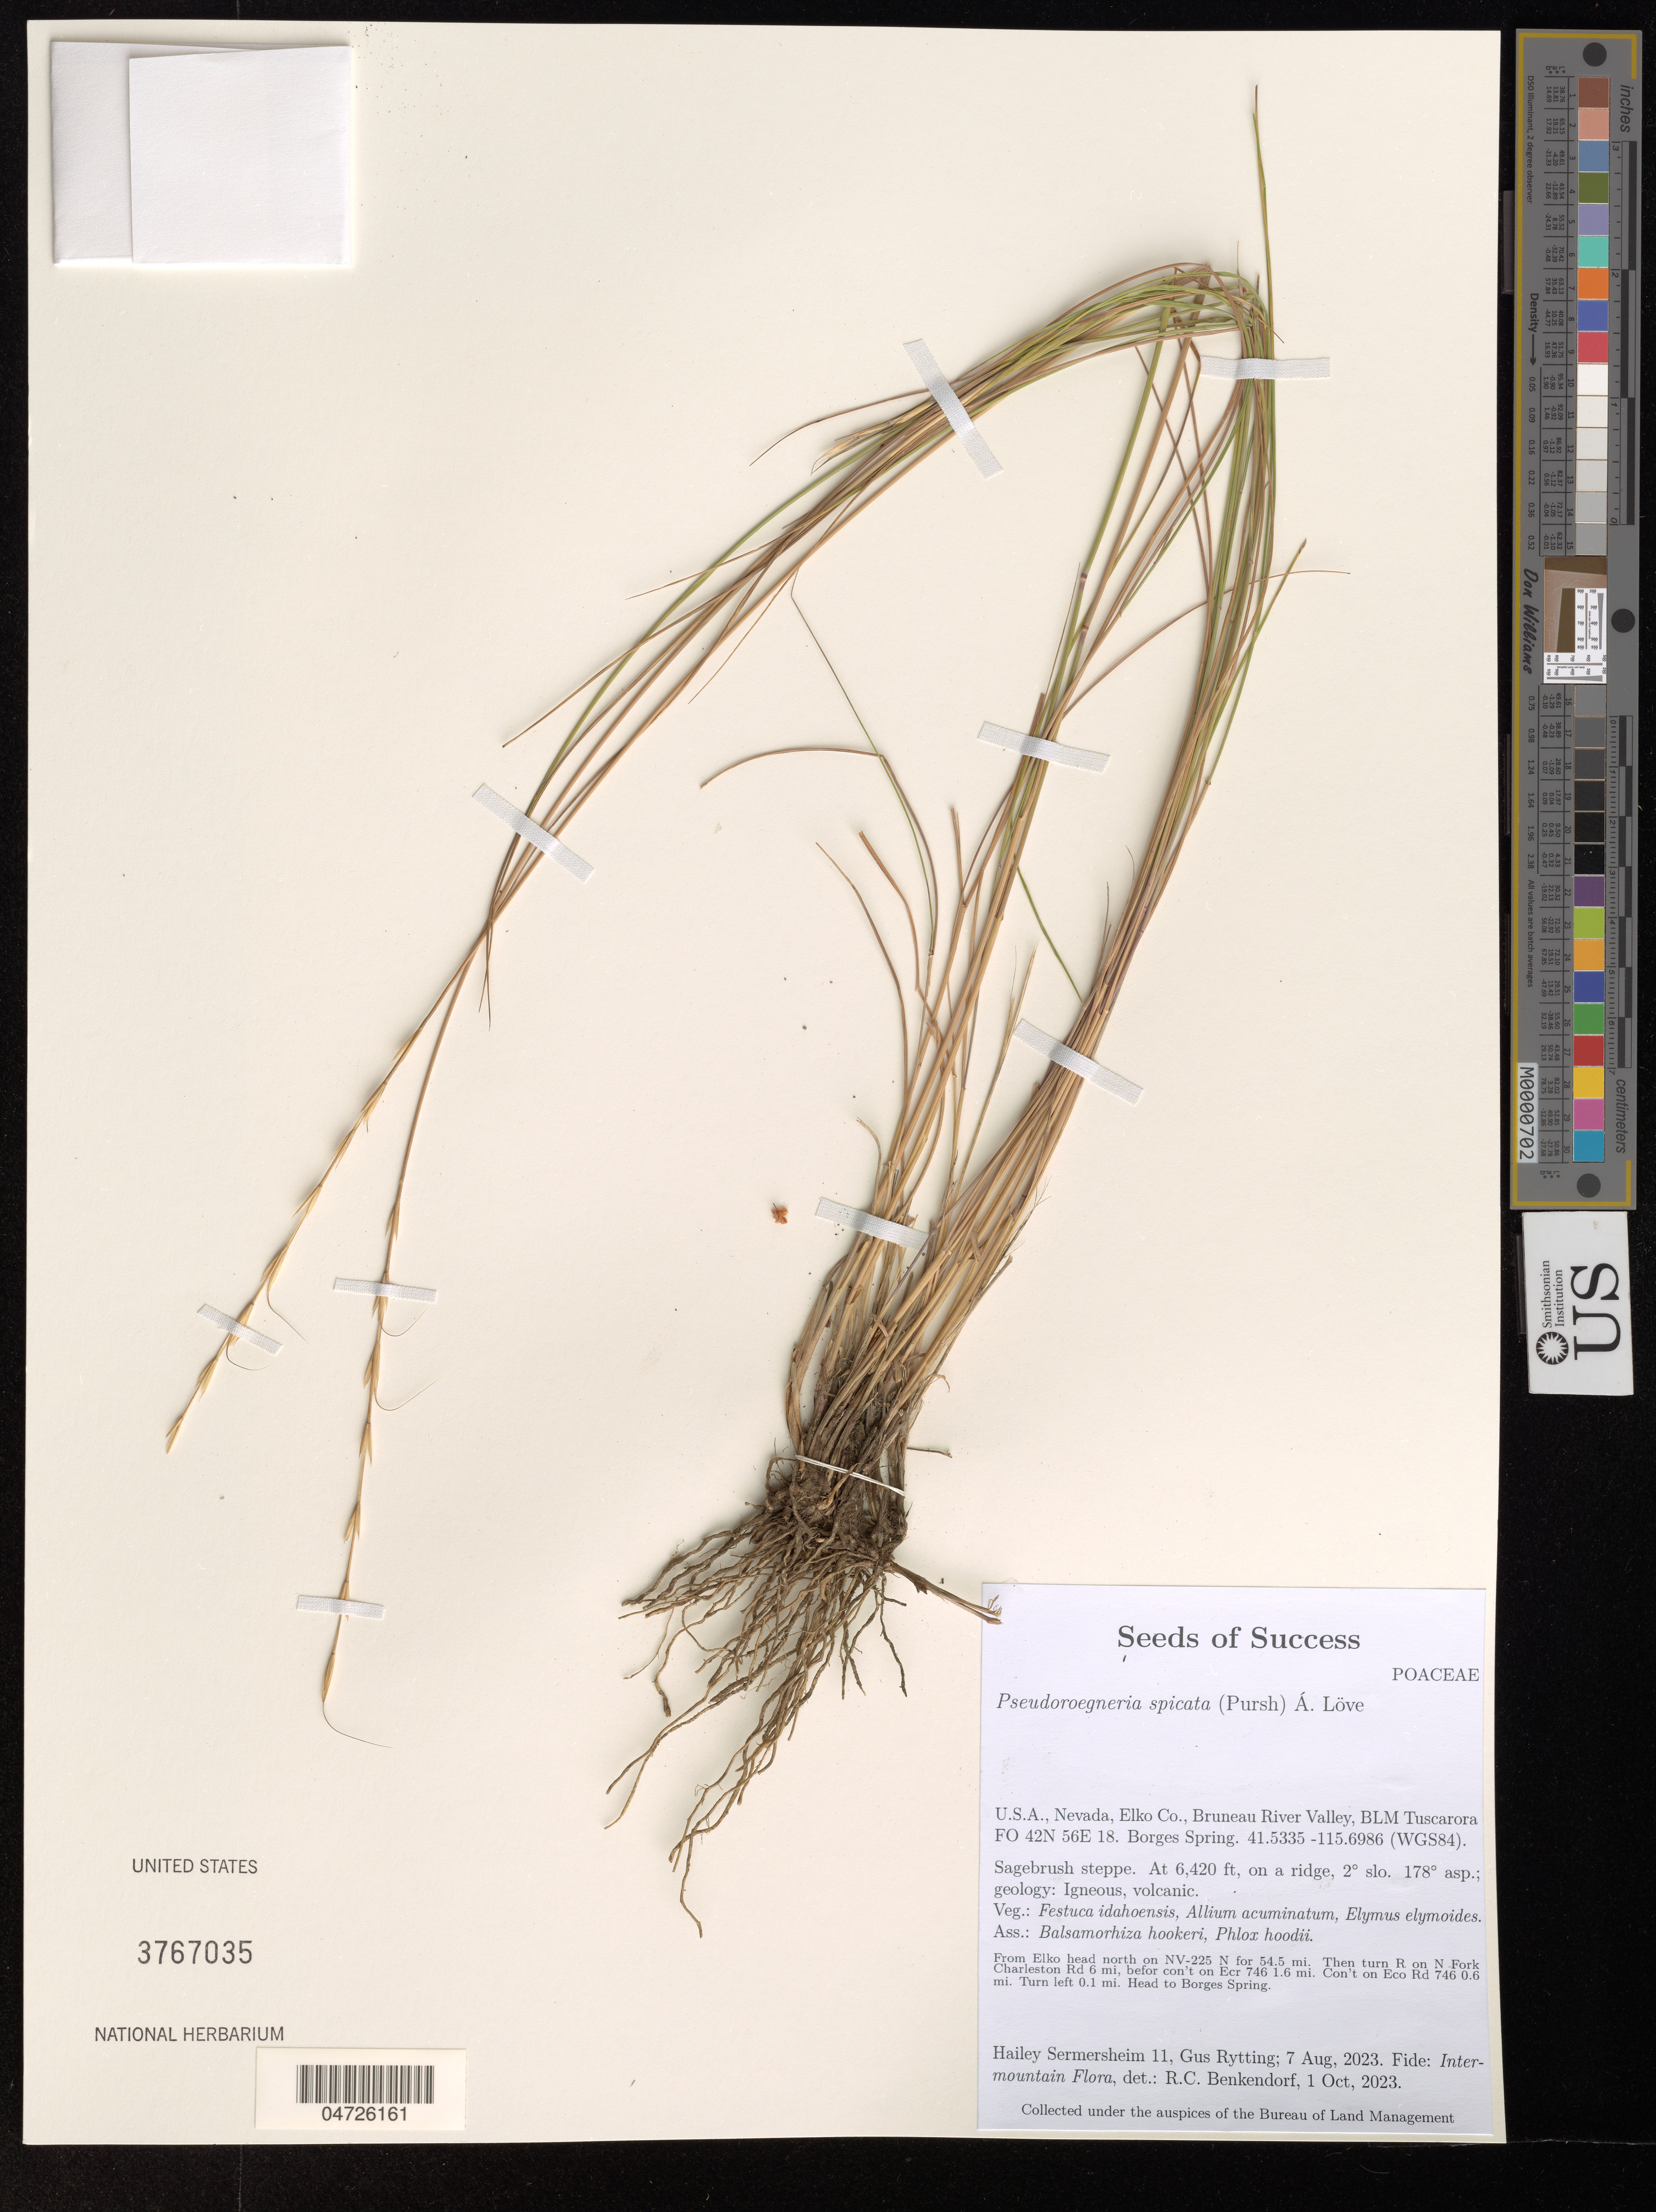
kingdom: Plantae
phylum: Tracheophyta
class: Liliopsida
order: Poales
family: Poaceae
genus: Pseudoroegneria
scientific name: Pseudoroegneria spicata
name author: (Pursh) Á. Löve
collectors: H. Sermersheim & G. Rytting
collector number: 11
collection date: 2023-08-07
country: United States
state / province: Nevada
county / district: Elko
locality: Elko Co., Bruneau River Valley, BLM Tuscarora FO 42N 56E? 18. Borges Spring. (WGS84). From Elko head north on NV-225 N for 54.5 mi. Then turn R on N Fork Charleston Rd 6 mi, befor con't on Ecr 746 1.6 mi. Con't on Eco Rd 746 0.6 mi. Turn left 0.1 mi. Head of Borges Spring.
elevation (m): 1957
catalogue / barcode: US 3767035